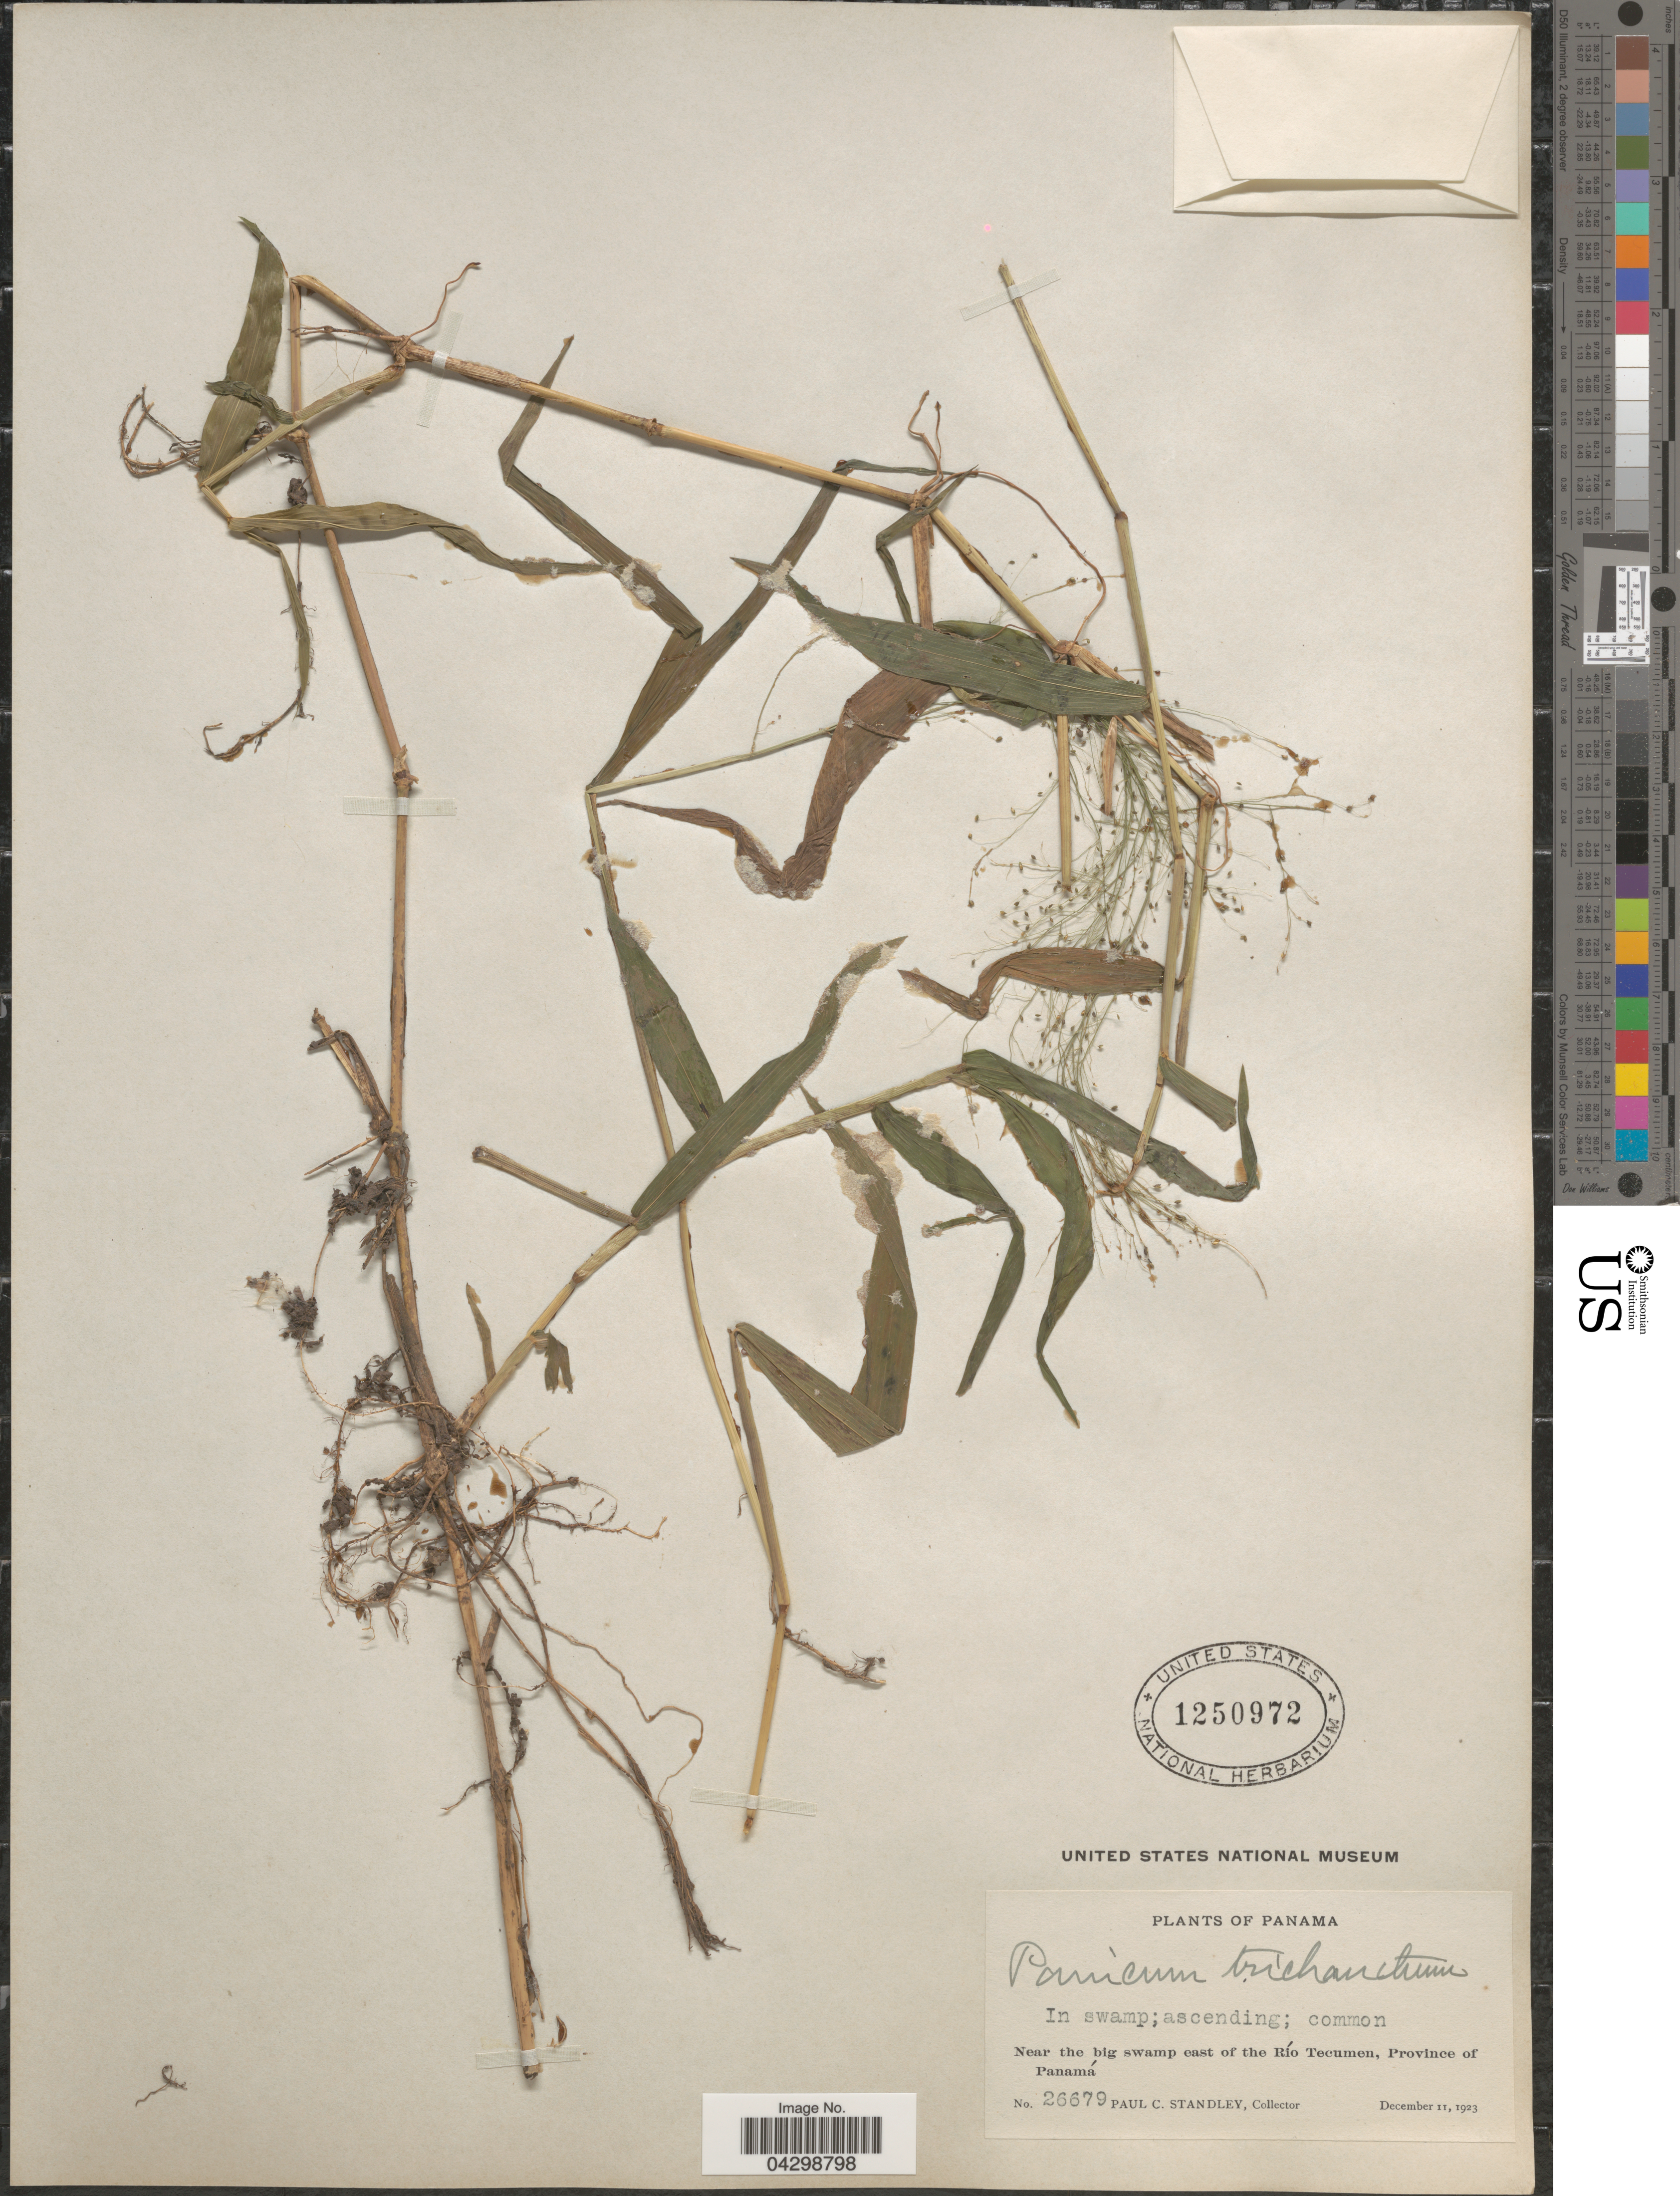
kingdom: Plantae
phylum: Tracheophyta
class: Liliopsida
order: Poales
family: Poaceae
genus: Panicum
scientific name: Panicum trichanthum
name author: Nees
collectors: P. C. Standley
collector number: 26679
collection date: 1923-12-11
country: Panama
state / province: Panamá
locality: Near the big swamp east of the Río Tecumen.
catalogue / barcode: US 1250972